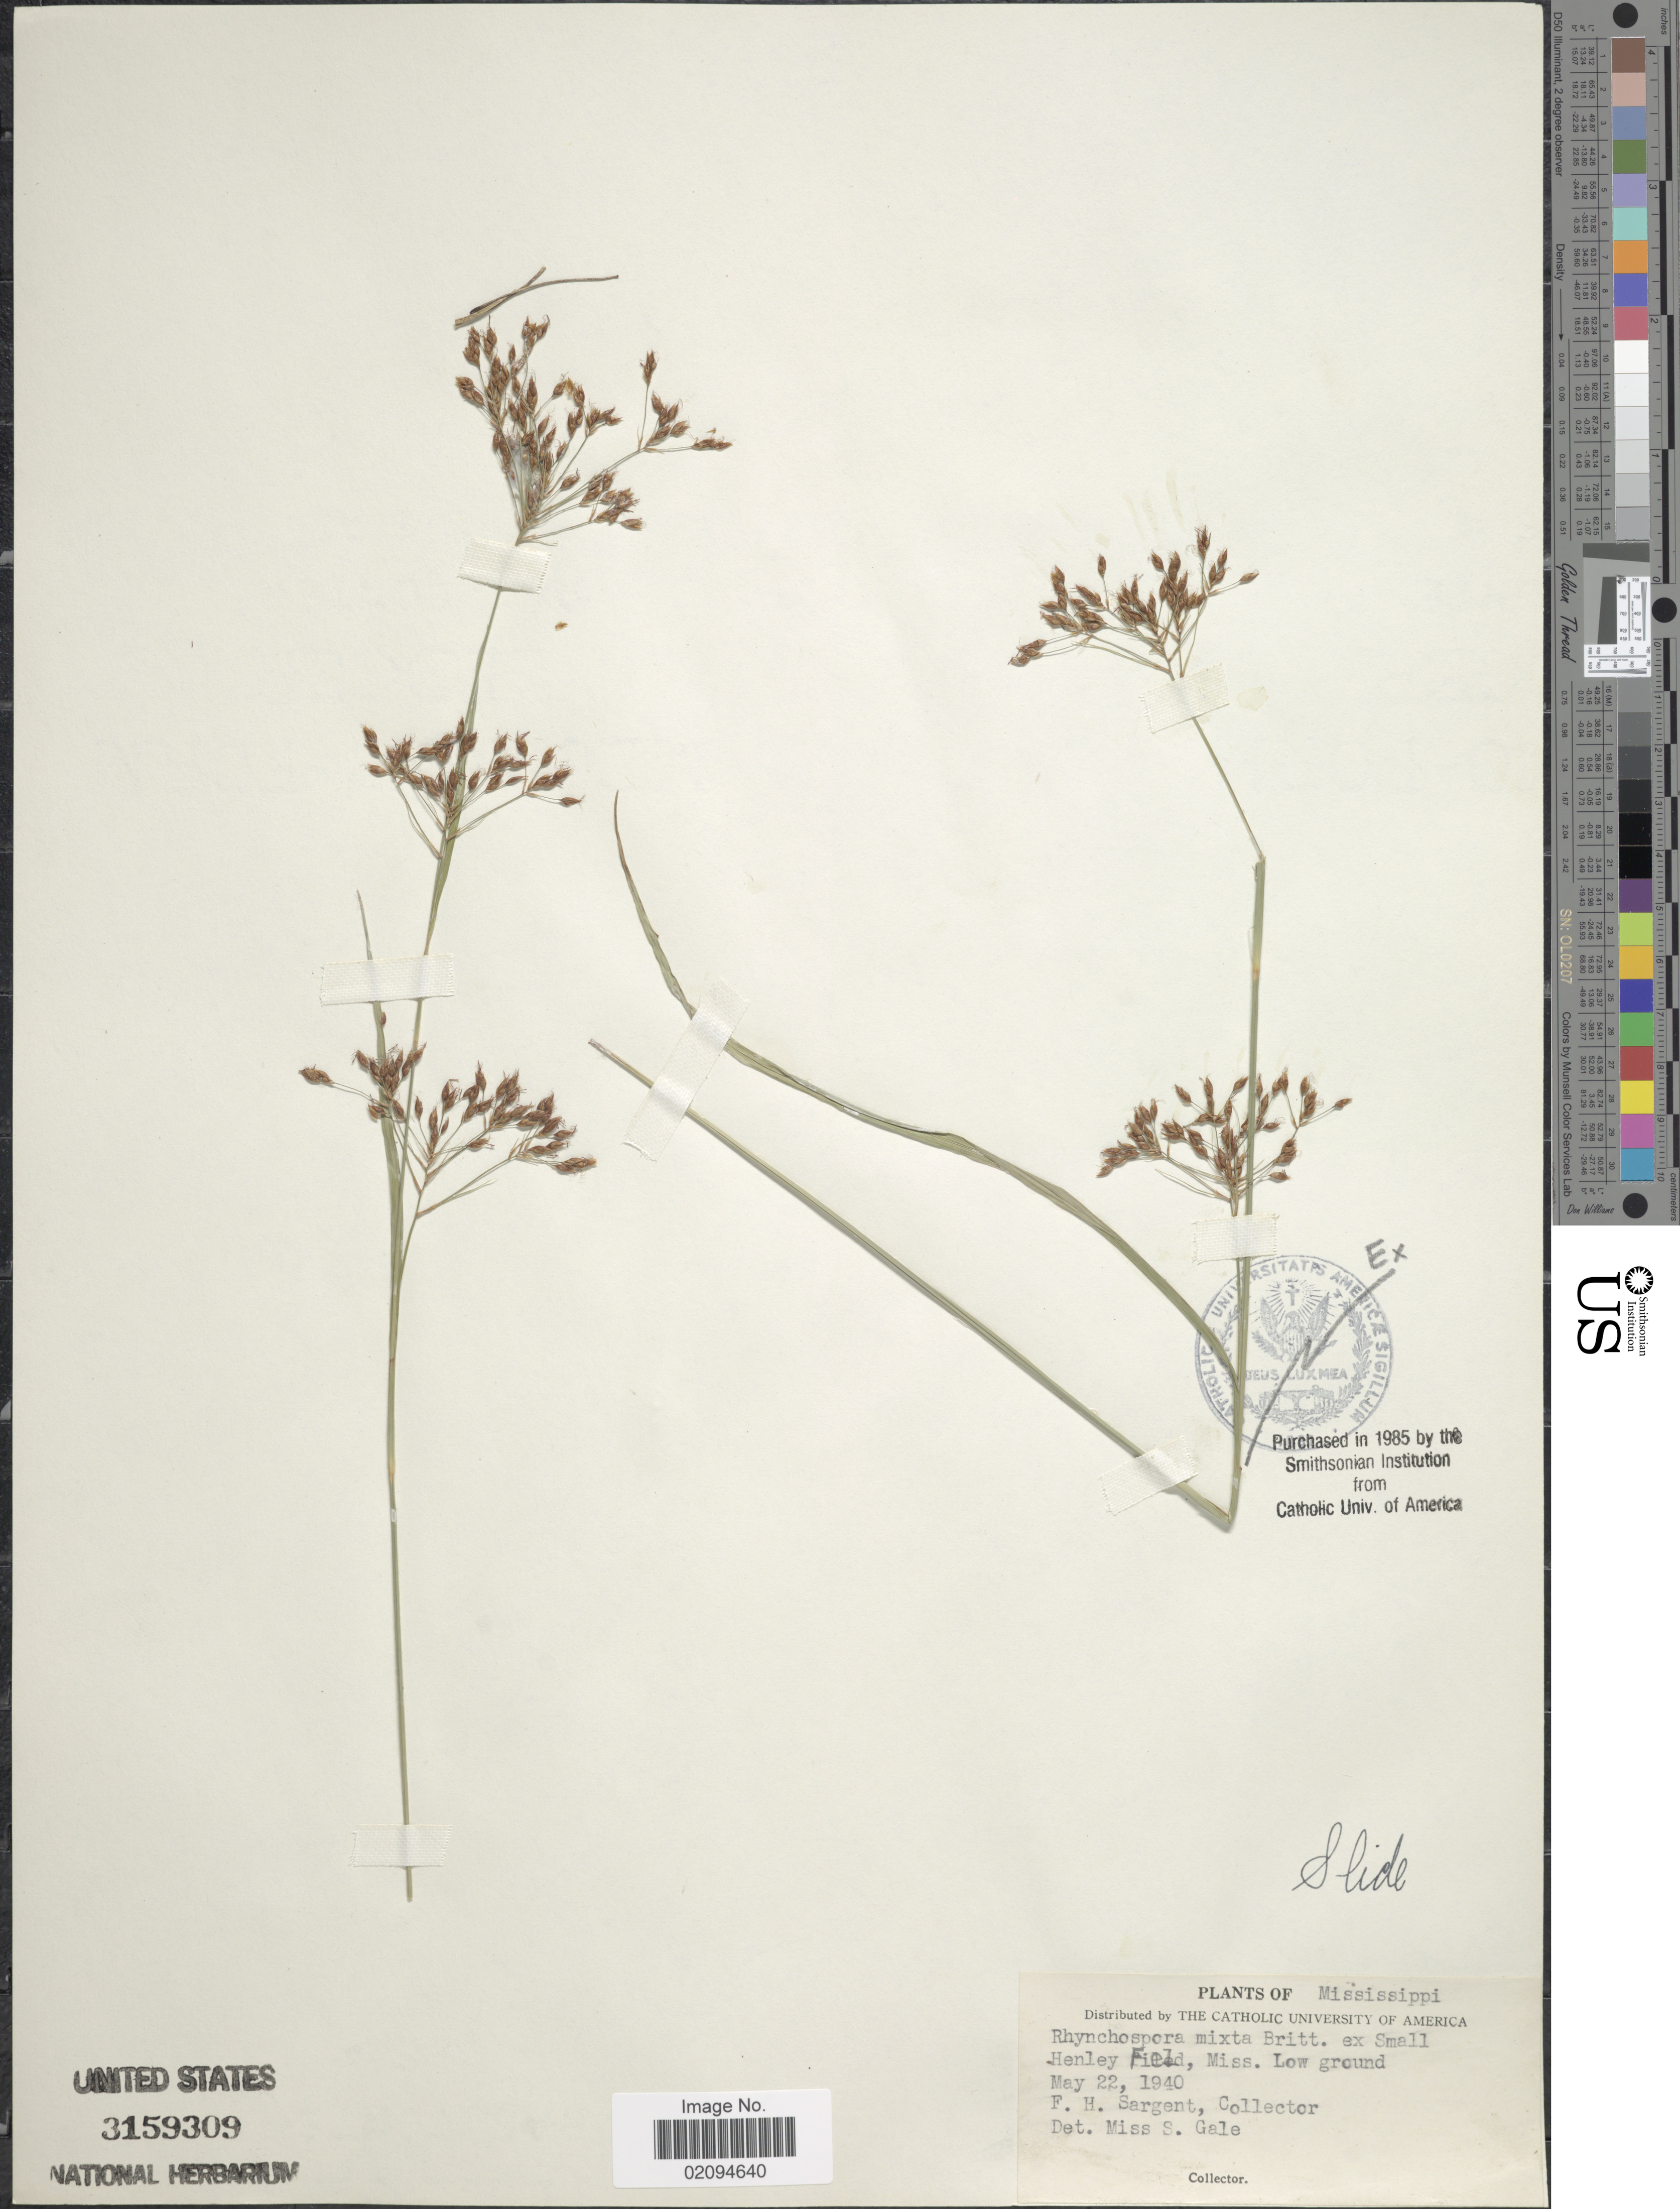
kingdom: Plantae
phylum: Tracheophyta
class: Liliopsida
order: Poales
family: Cyperaceae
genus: Rhynchospora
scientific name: Rhynchospora mixta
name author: Britton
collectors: F. H. Sargent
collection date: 1940-05-22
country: United States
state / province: Mississippi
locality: Henley Field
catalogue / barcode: US 3159309